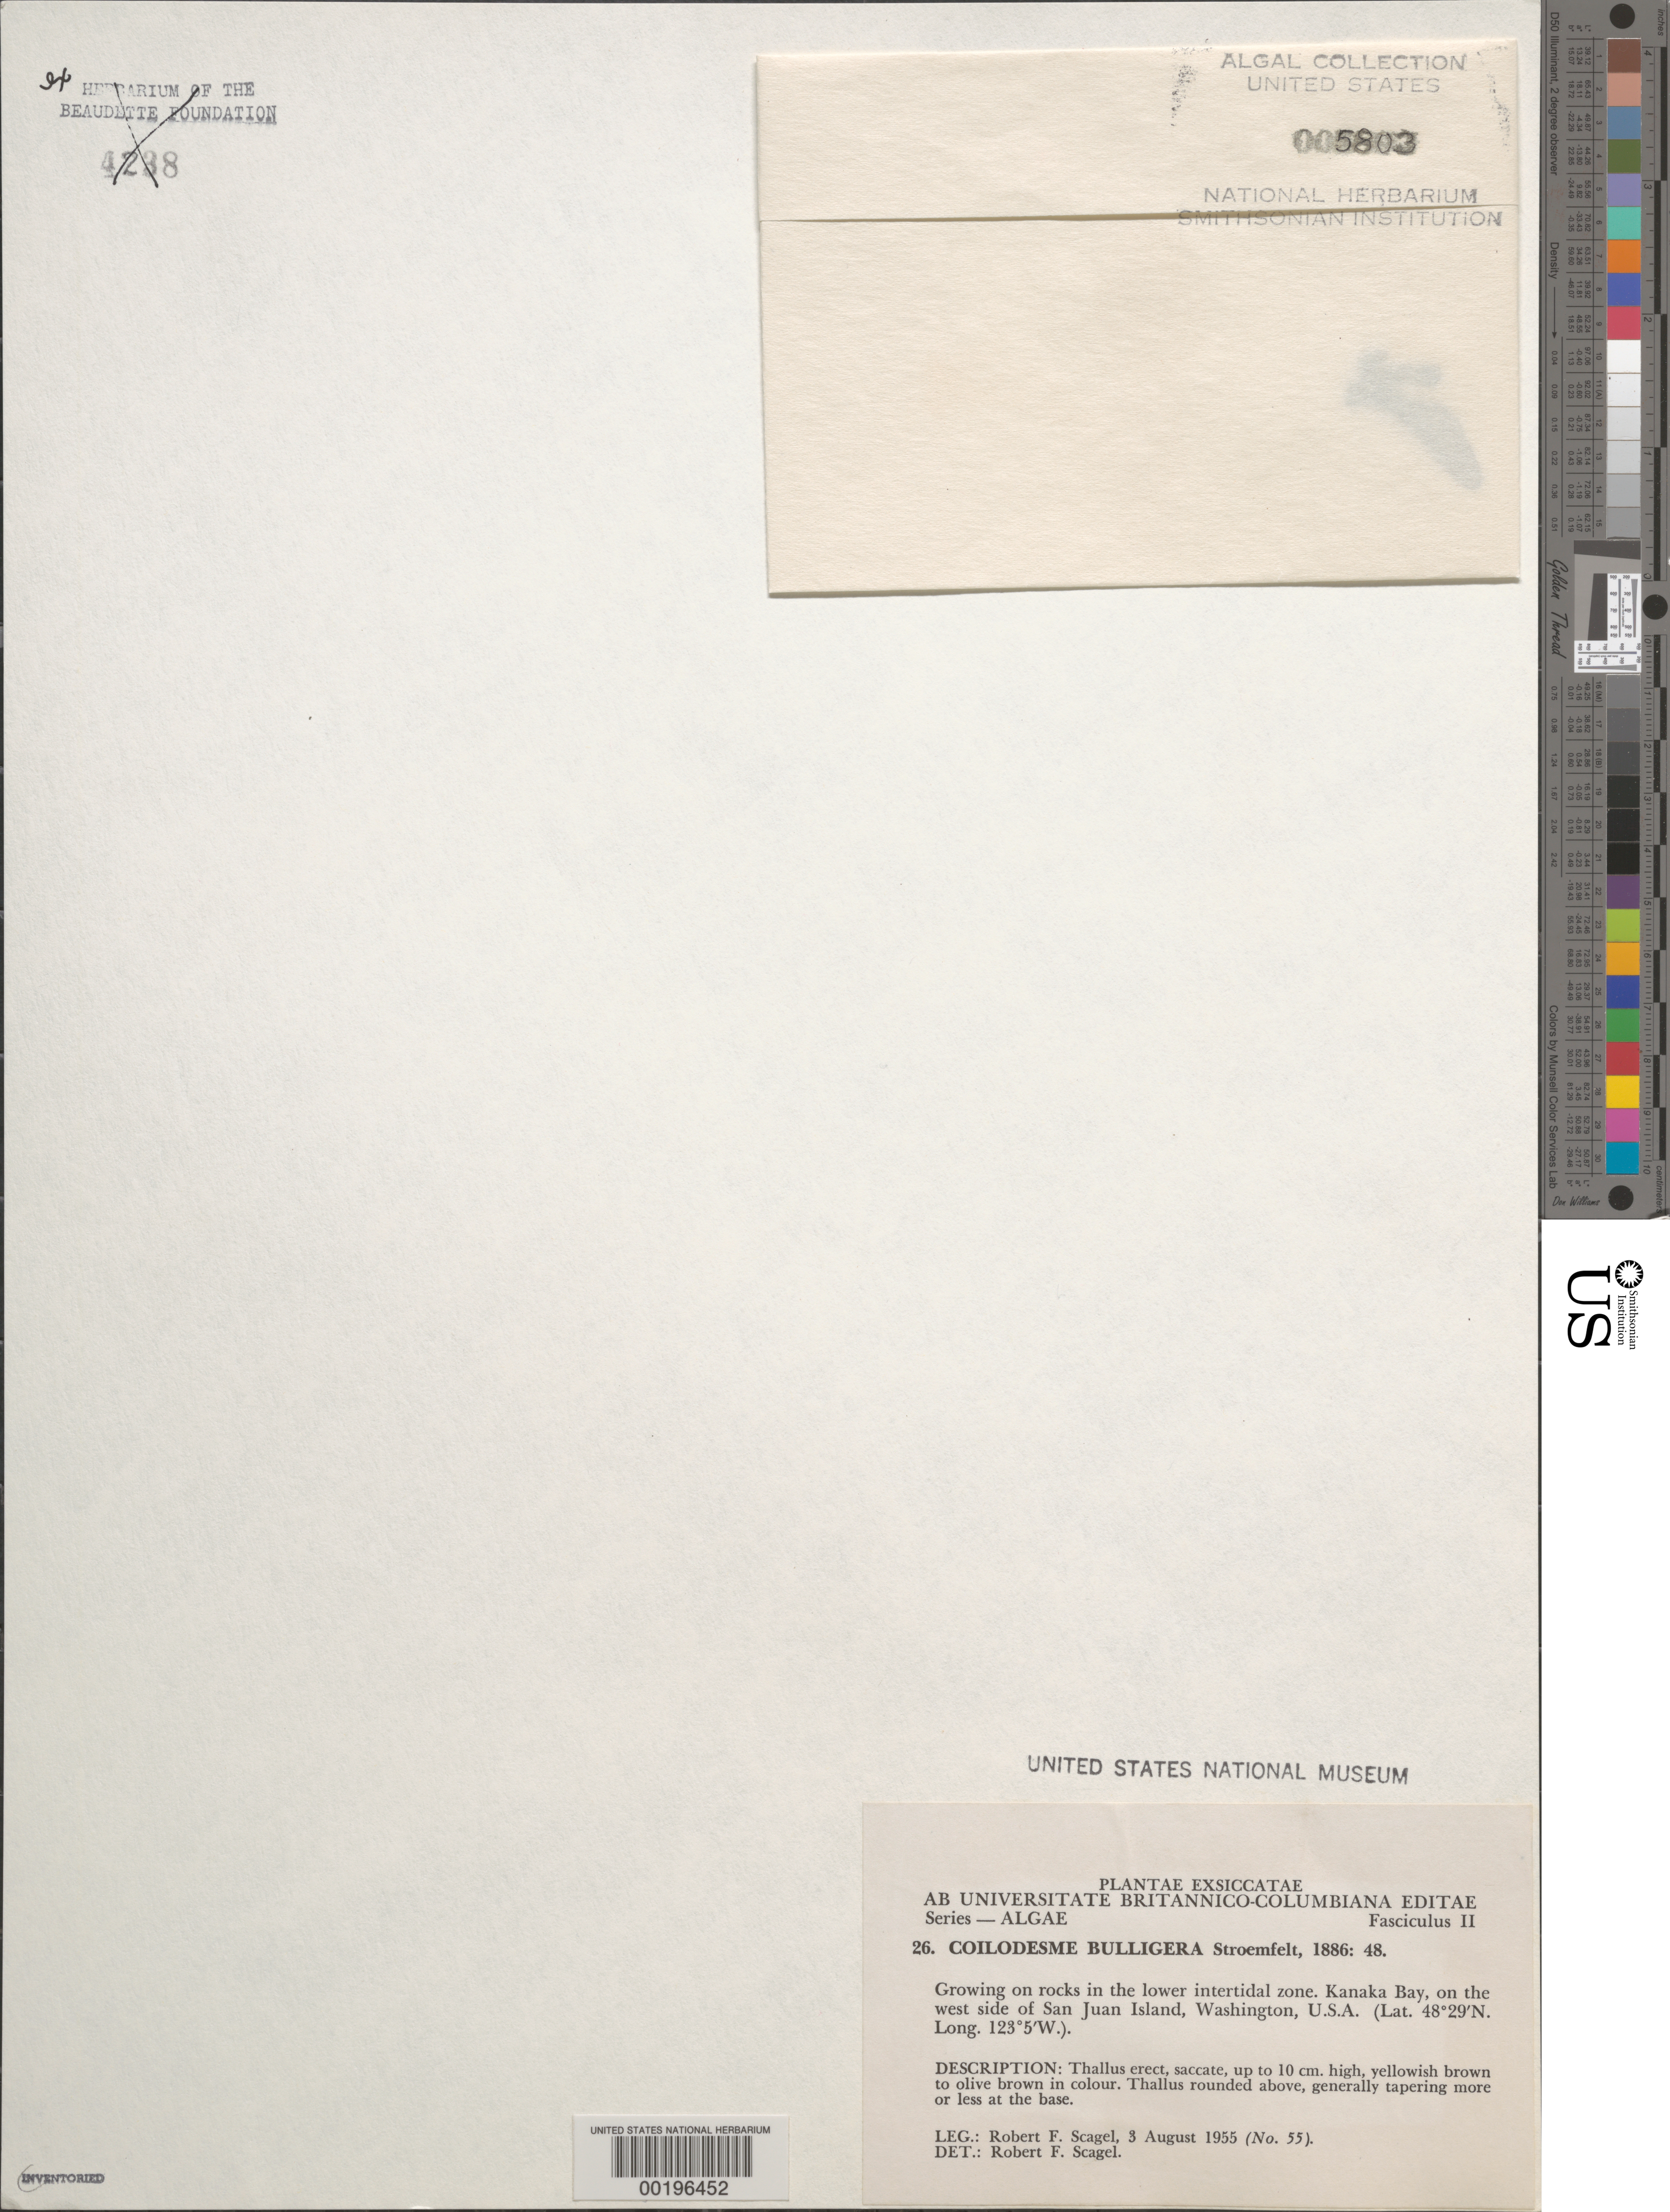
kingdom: Chromista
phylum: Ochrophyta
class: Phaeophyceae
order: Ectocarpales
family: Chordariaceae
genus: Coilodesme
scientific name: Coilodesme bulligera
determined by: Scagel, R. F.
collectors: R. F. Scagel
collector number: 55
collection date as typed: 03 Aug 1955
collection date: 1955-08-03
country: United States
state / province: Washington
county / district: San Juan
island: San Juan Island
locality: Kanaka Bay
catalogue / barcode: US 5803